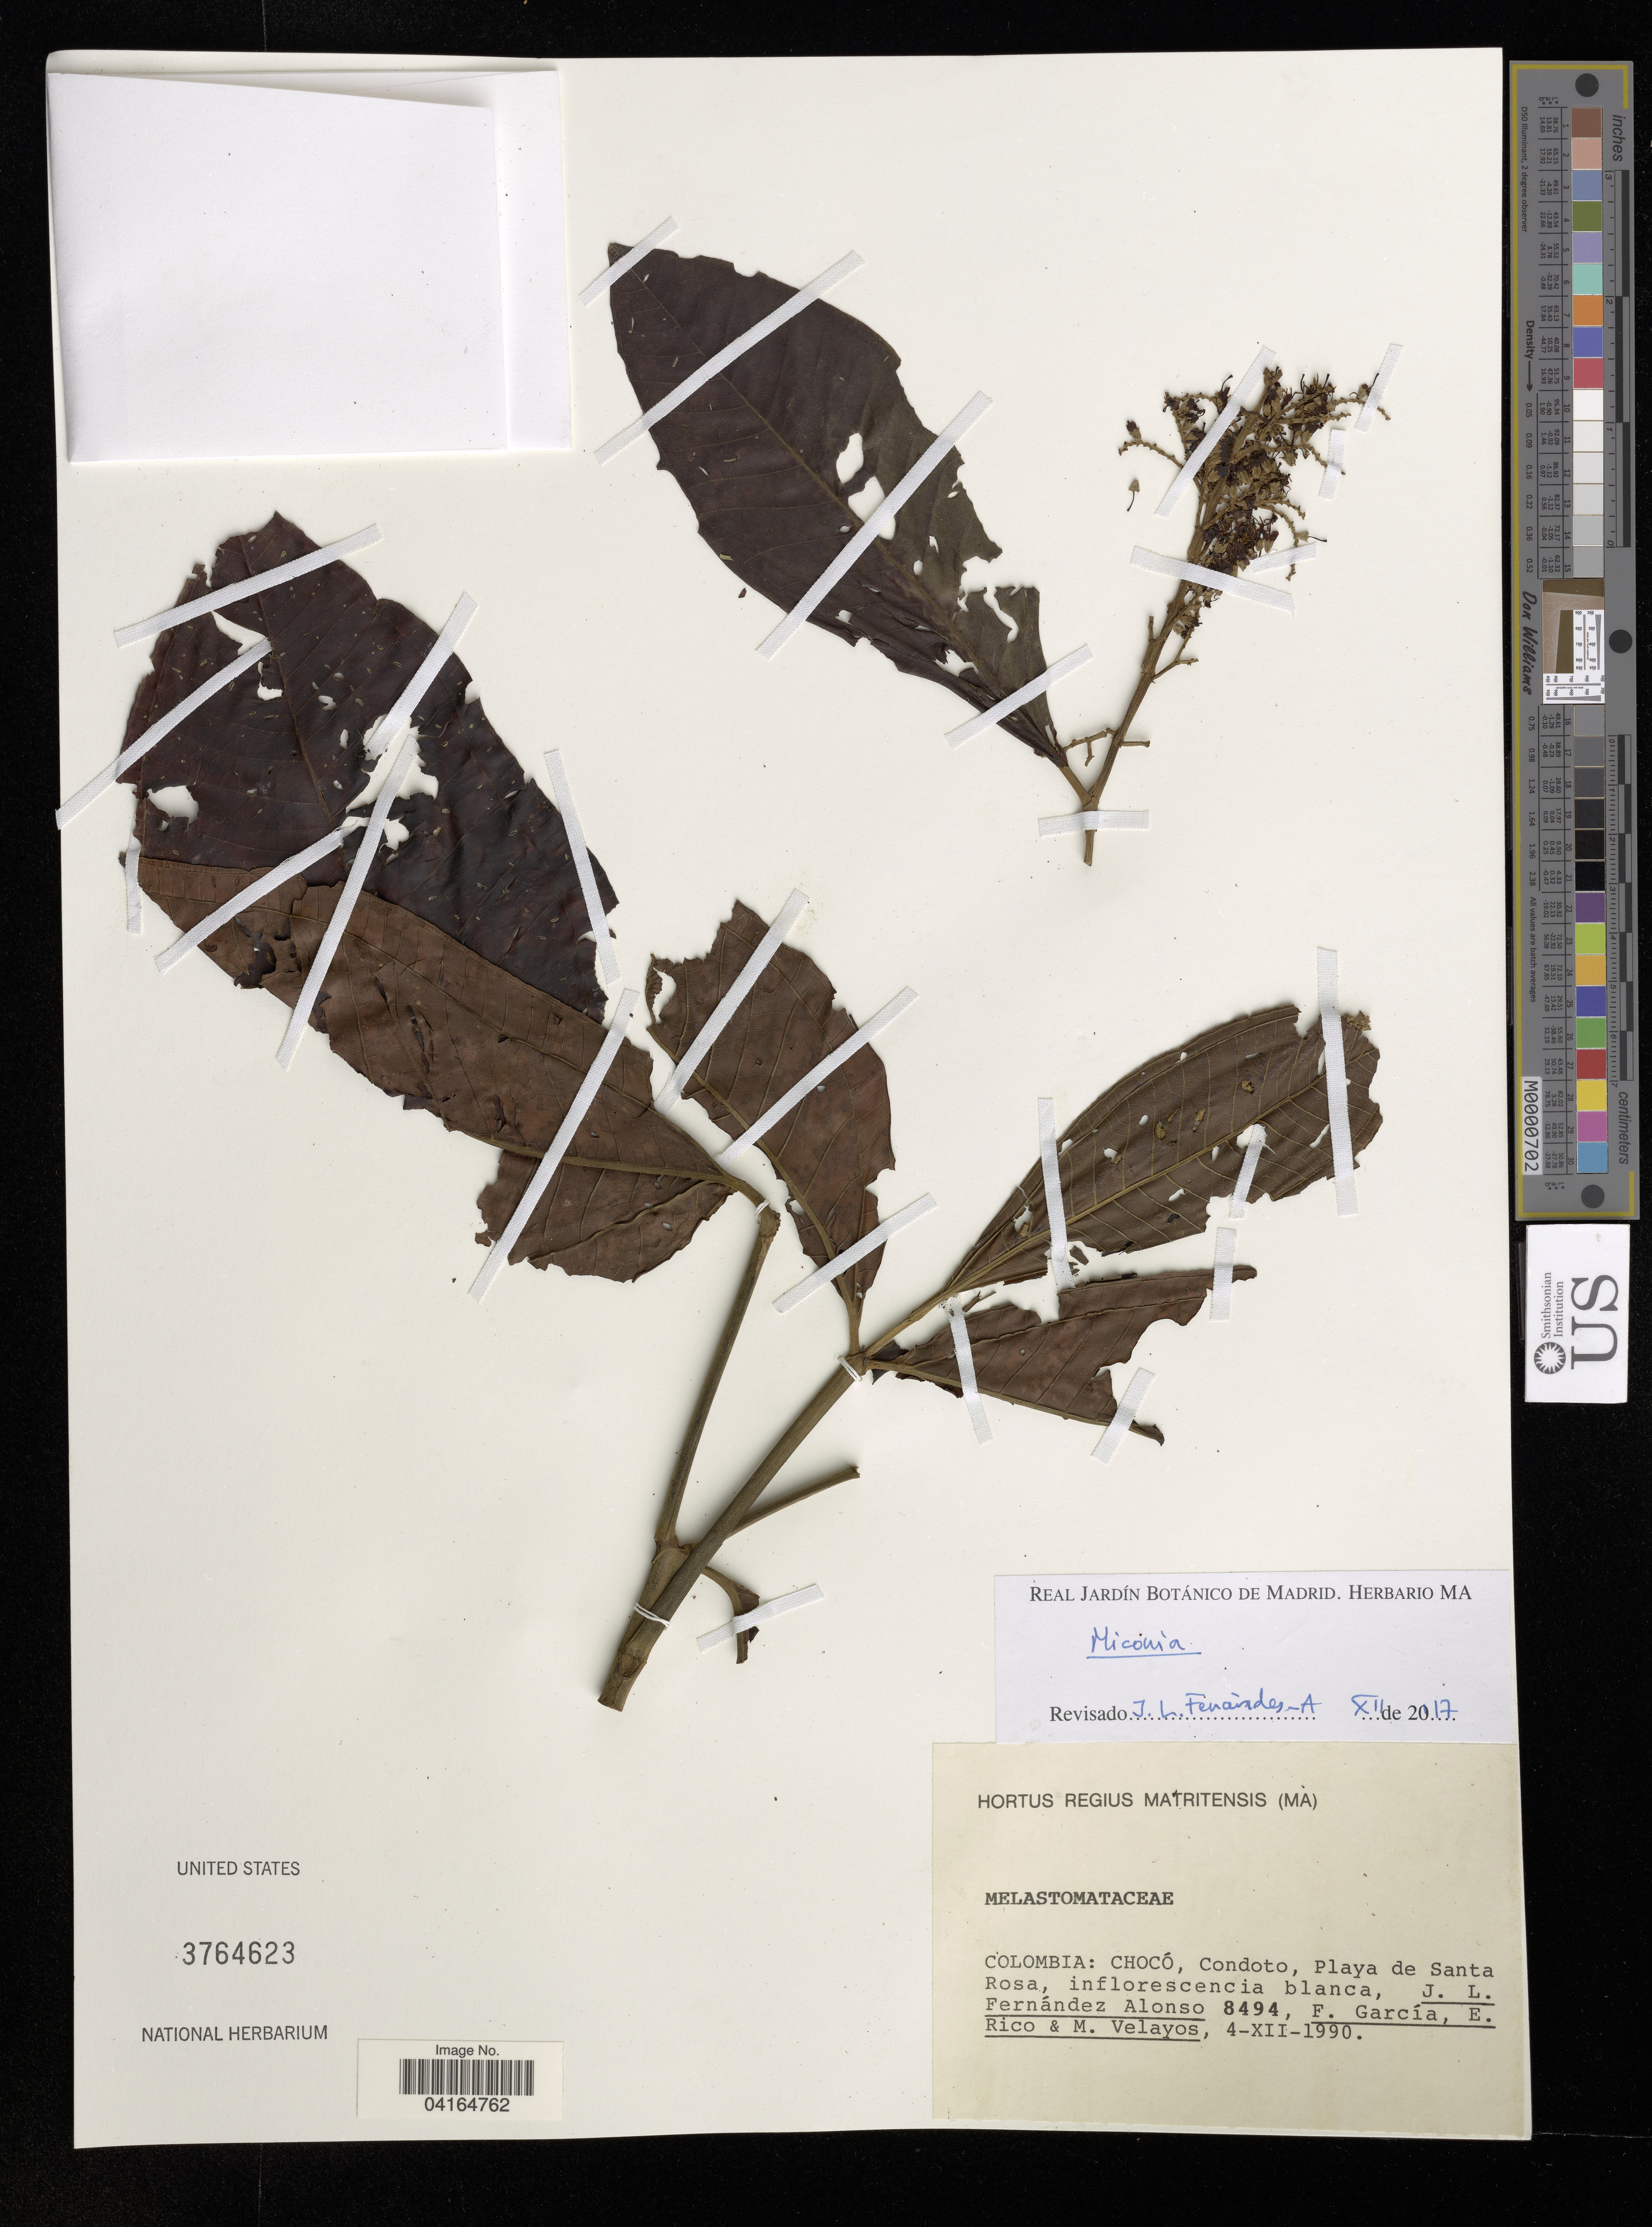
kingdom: Plantae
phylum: Tracheophyta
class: Magnoliopsida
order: Myrtales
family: Melastomataceae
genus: Miconia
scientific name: Miconia sp.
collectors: J. Fernádez Alonso, F. Garcia, E. Rico & M. Velayos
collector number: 8494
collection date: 1990-12-04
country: Colombia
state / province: Chocó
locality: Condoto, Playa de Santa Rosa.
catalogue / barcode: US 3764623